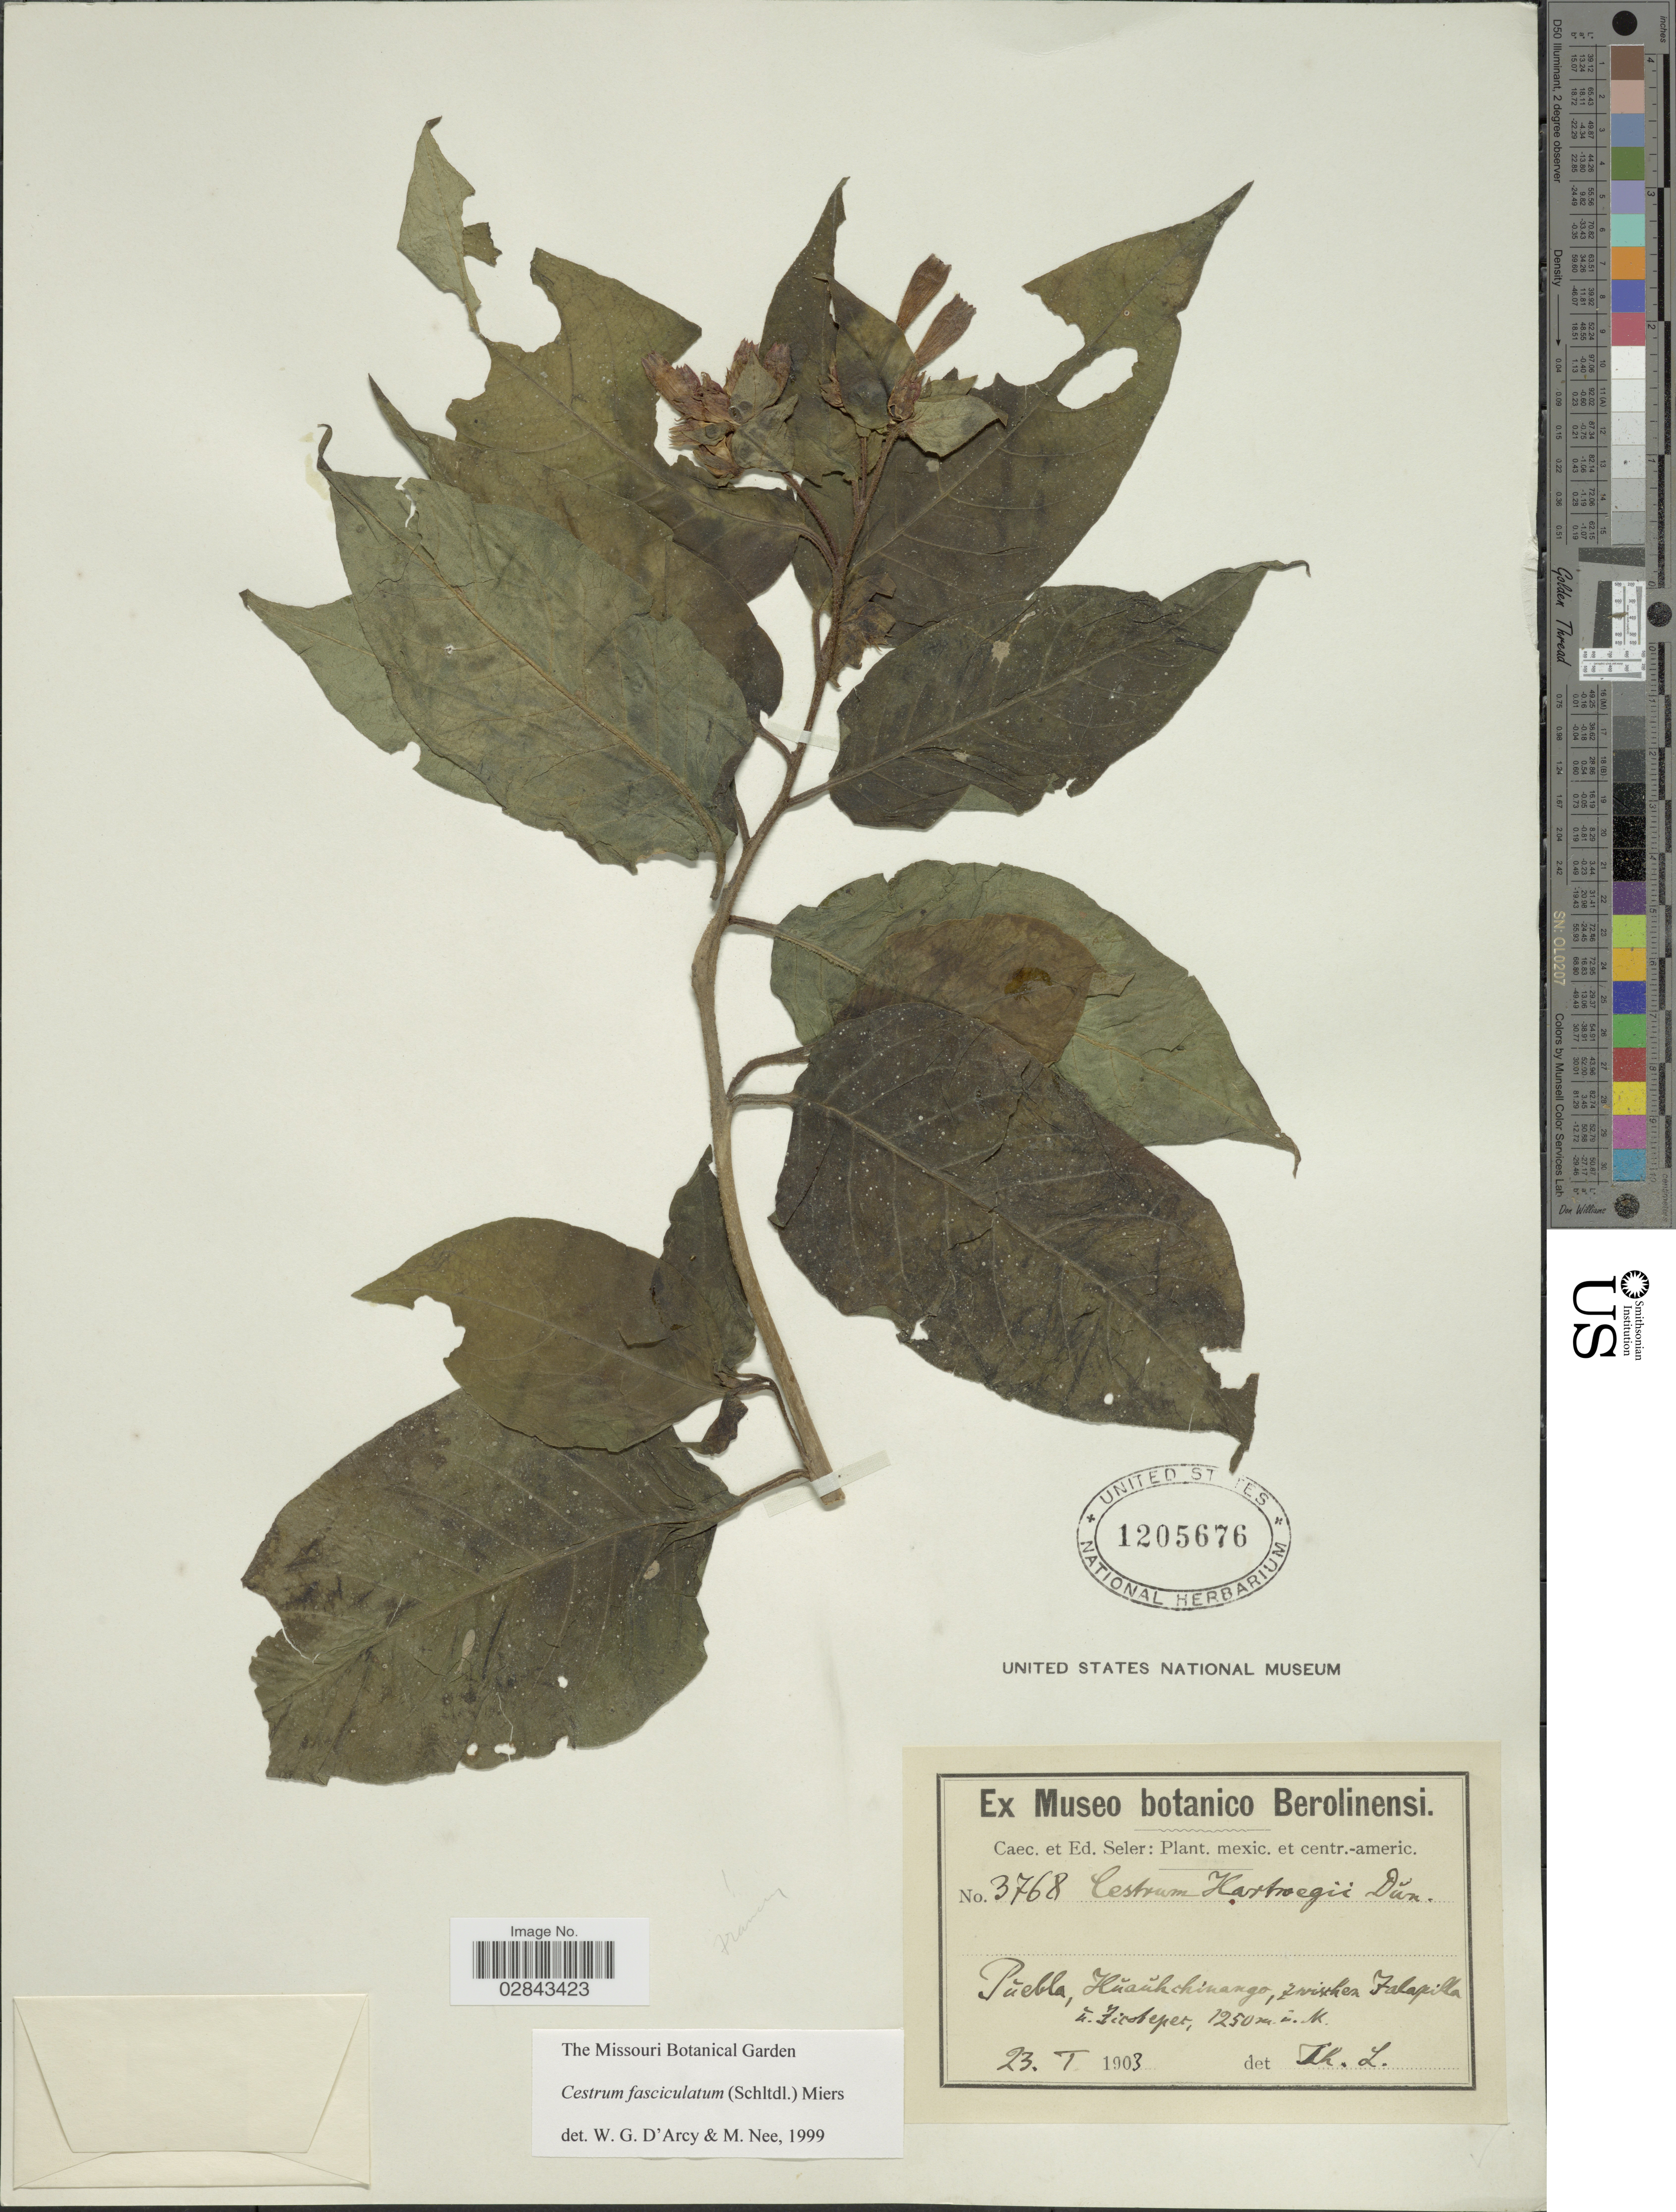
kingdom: Plantae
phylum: Tracheophyta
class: Magnoliopsida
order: Solanales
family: Solanaceae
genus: Cestrum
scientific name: Cestrum fasciculatum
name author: (Schltdl.) Miers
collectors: C. Seler & E. G. Seler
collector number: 3768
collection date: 1903-01-23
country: Mexico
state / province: Puebla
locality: Huauhchinango, zwischen Talapilla.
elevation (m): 1250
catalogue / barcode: US 1205676